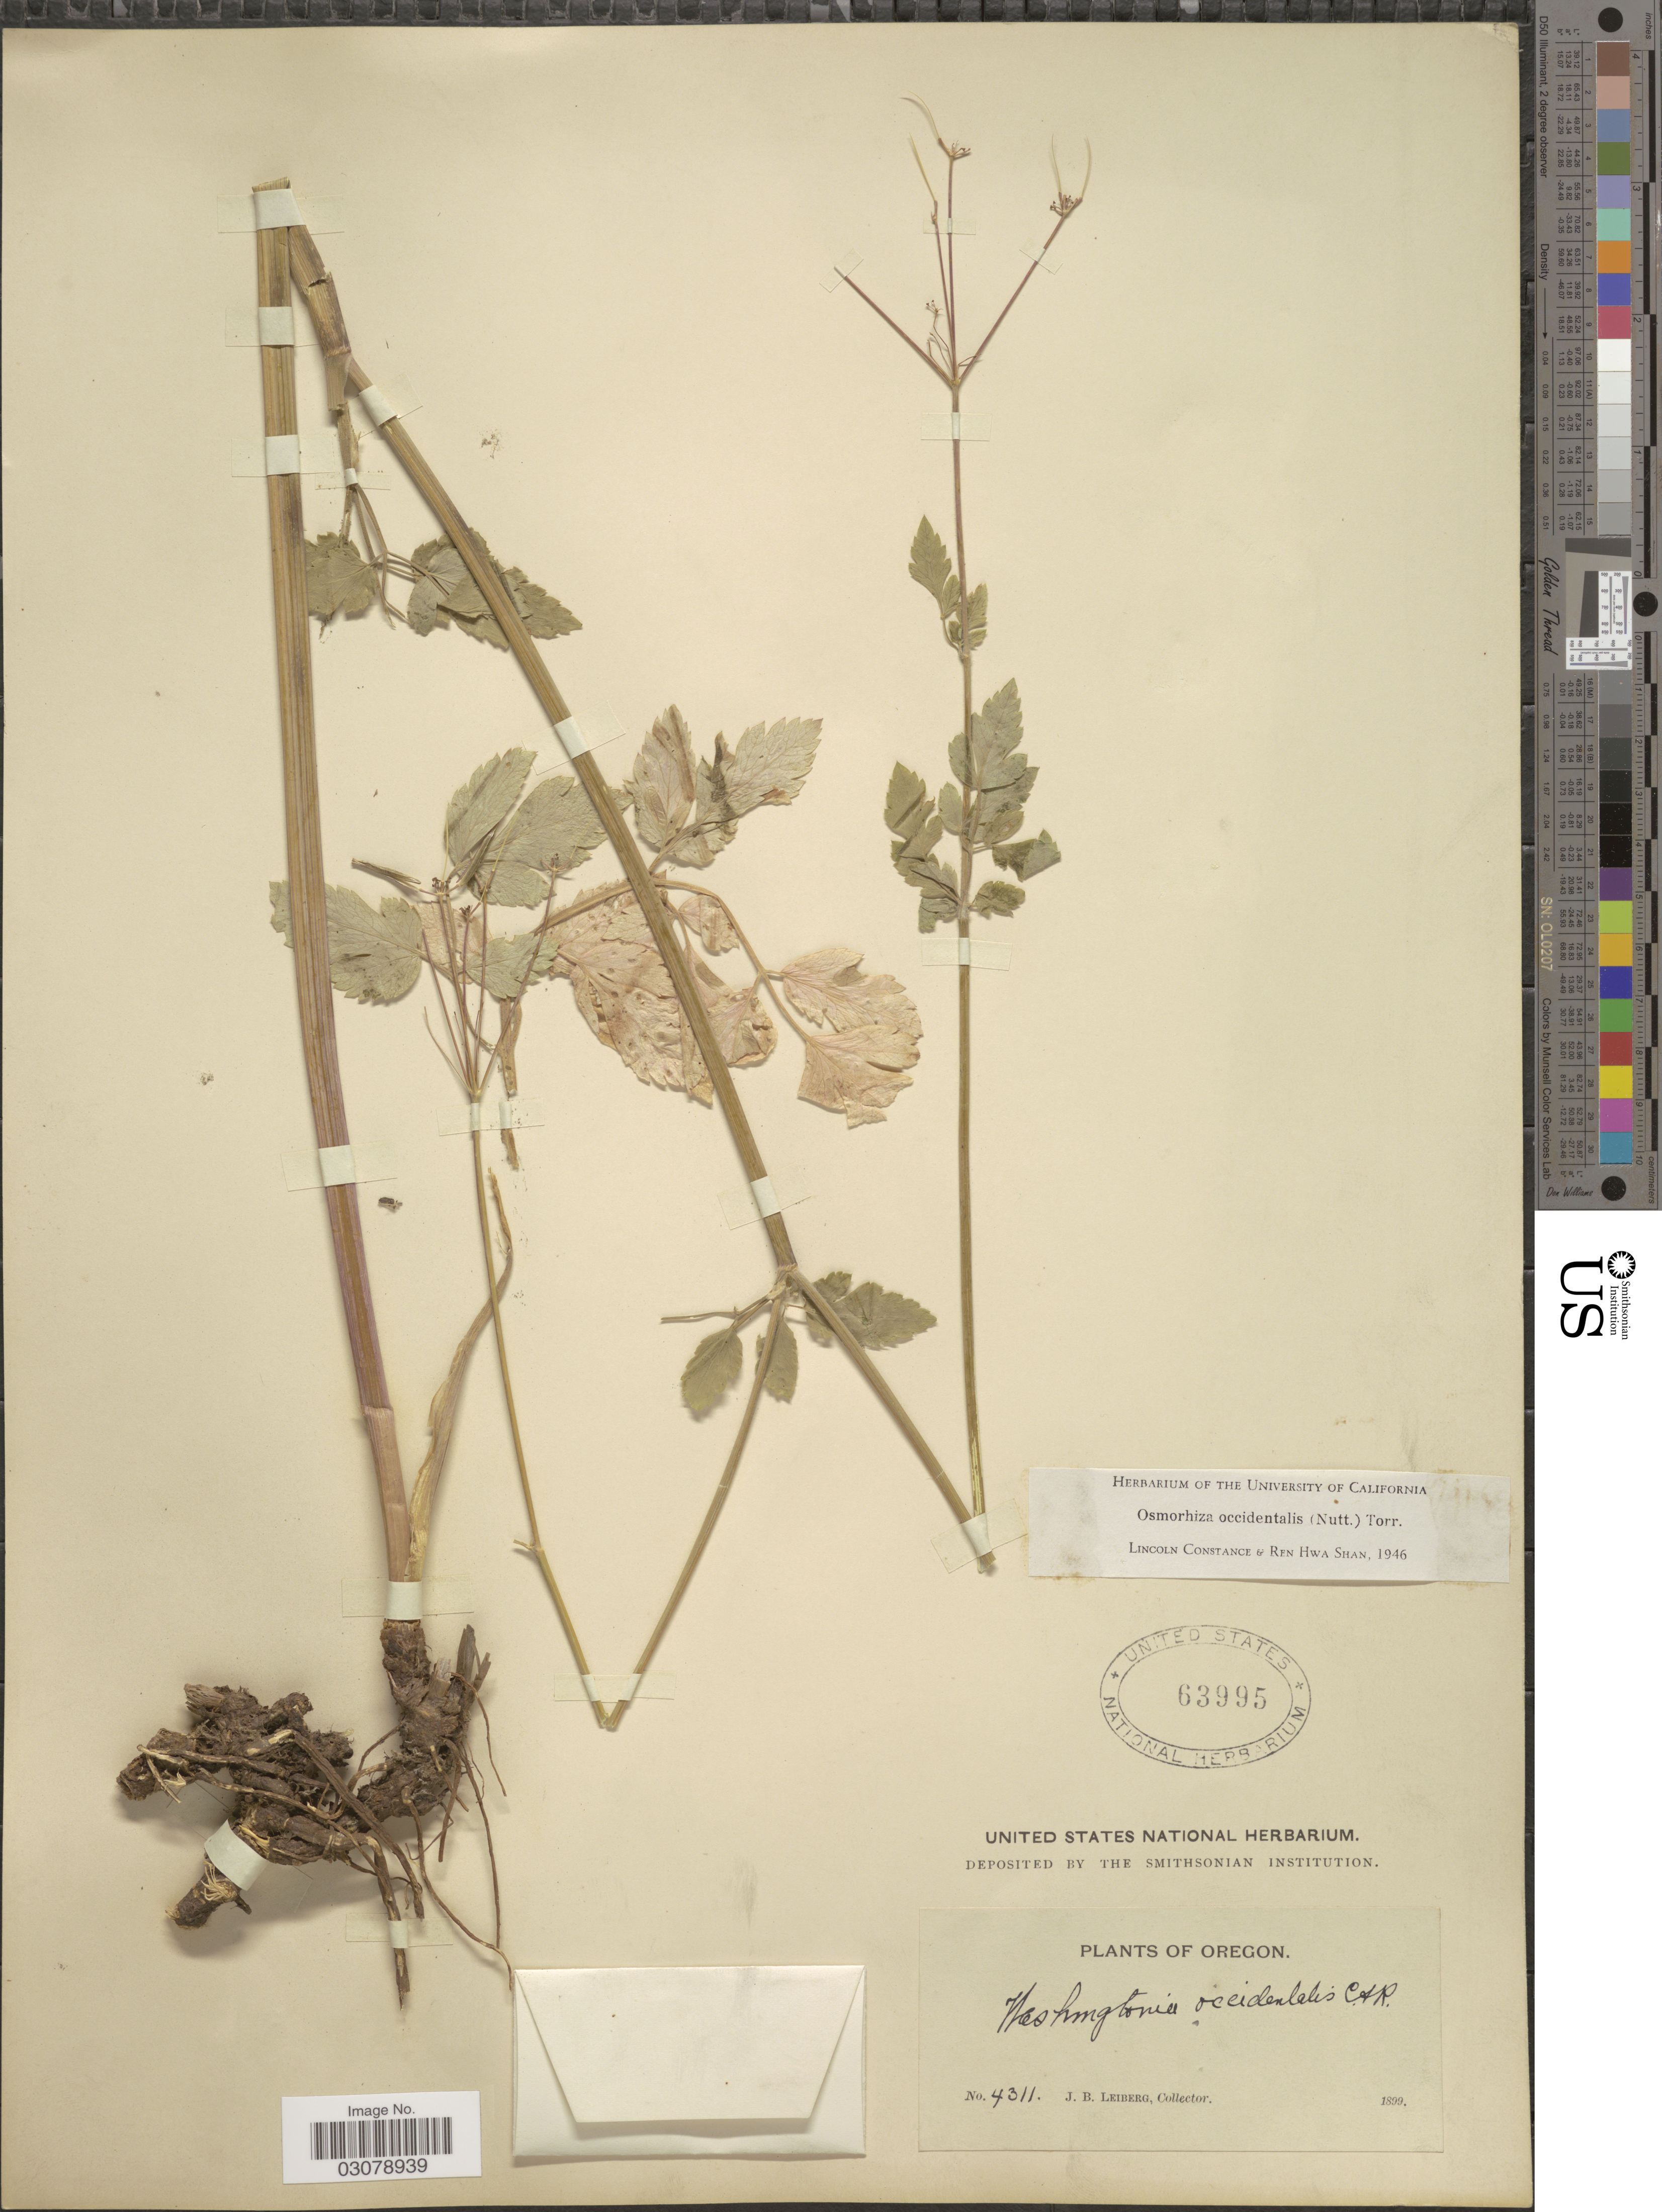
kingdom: Plantae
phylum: Tracheophyta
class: Magnoliopsida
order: Apiales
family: Apiaceae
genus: Osmorhiza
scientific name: Osmorhiza occidentalis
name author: (Nutt.) Torr.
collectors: J. B. Leiberg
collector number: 4311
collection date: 1899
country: United States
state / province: Oregon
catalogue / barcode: US 63995